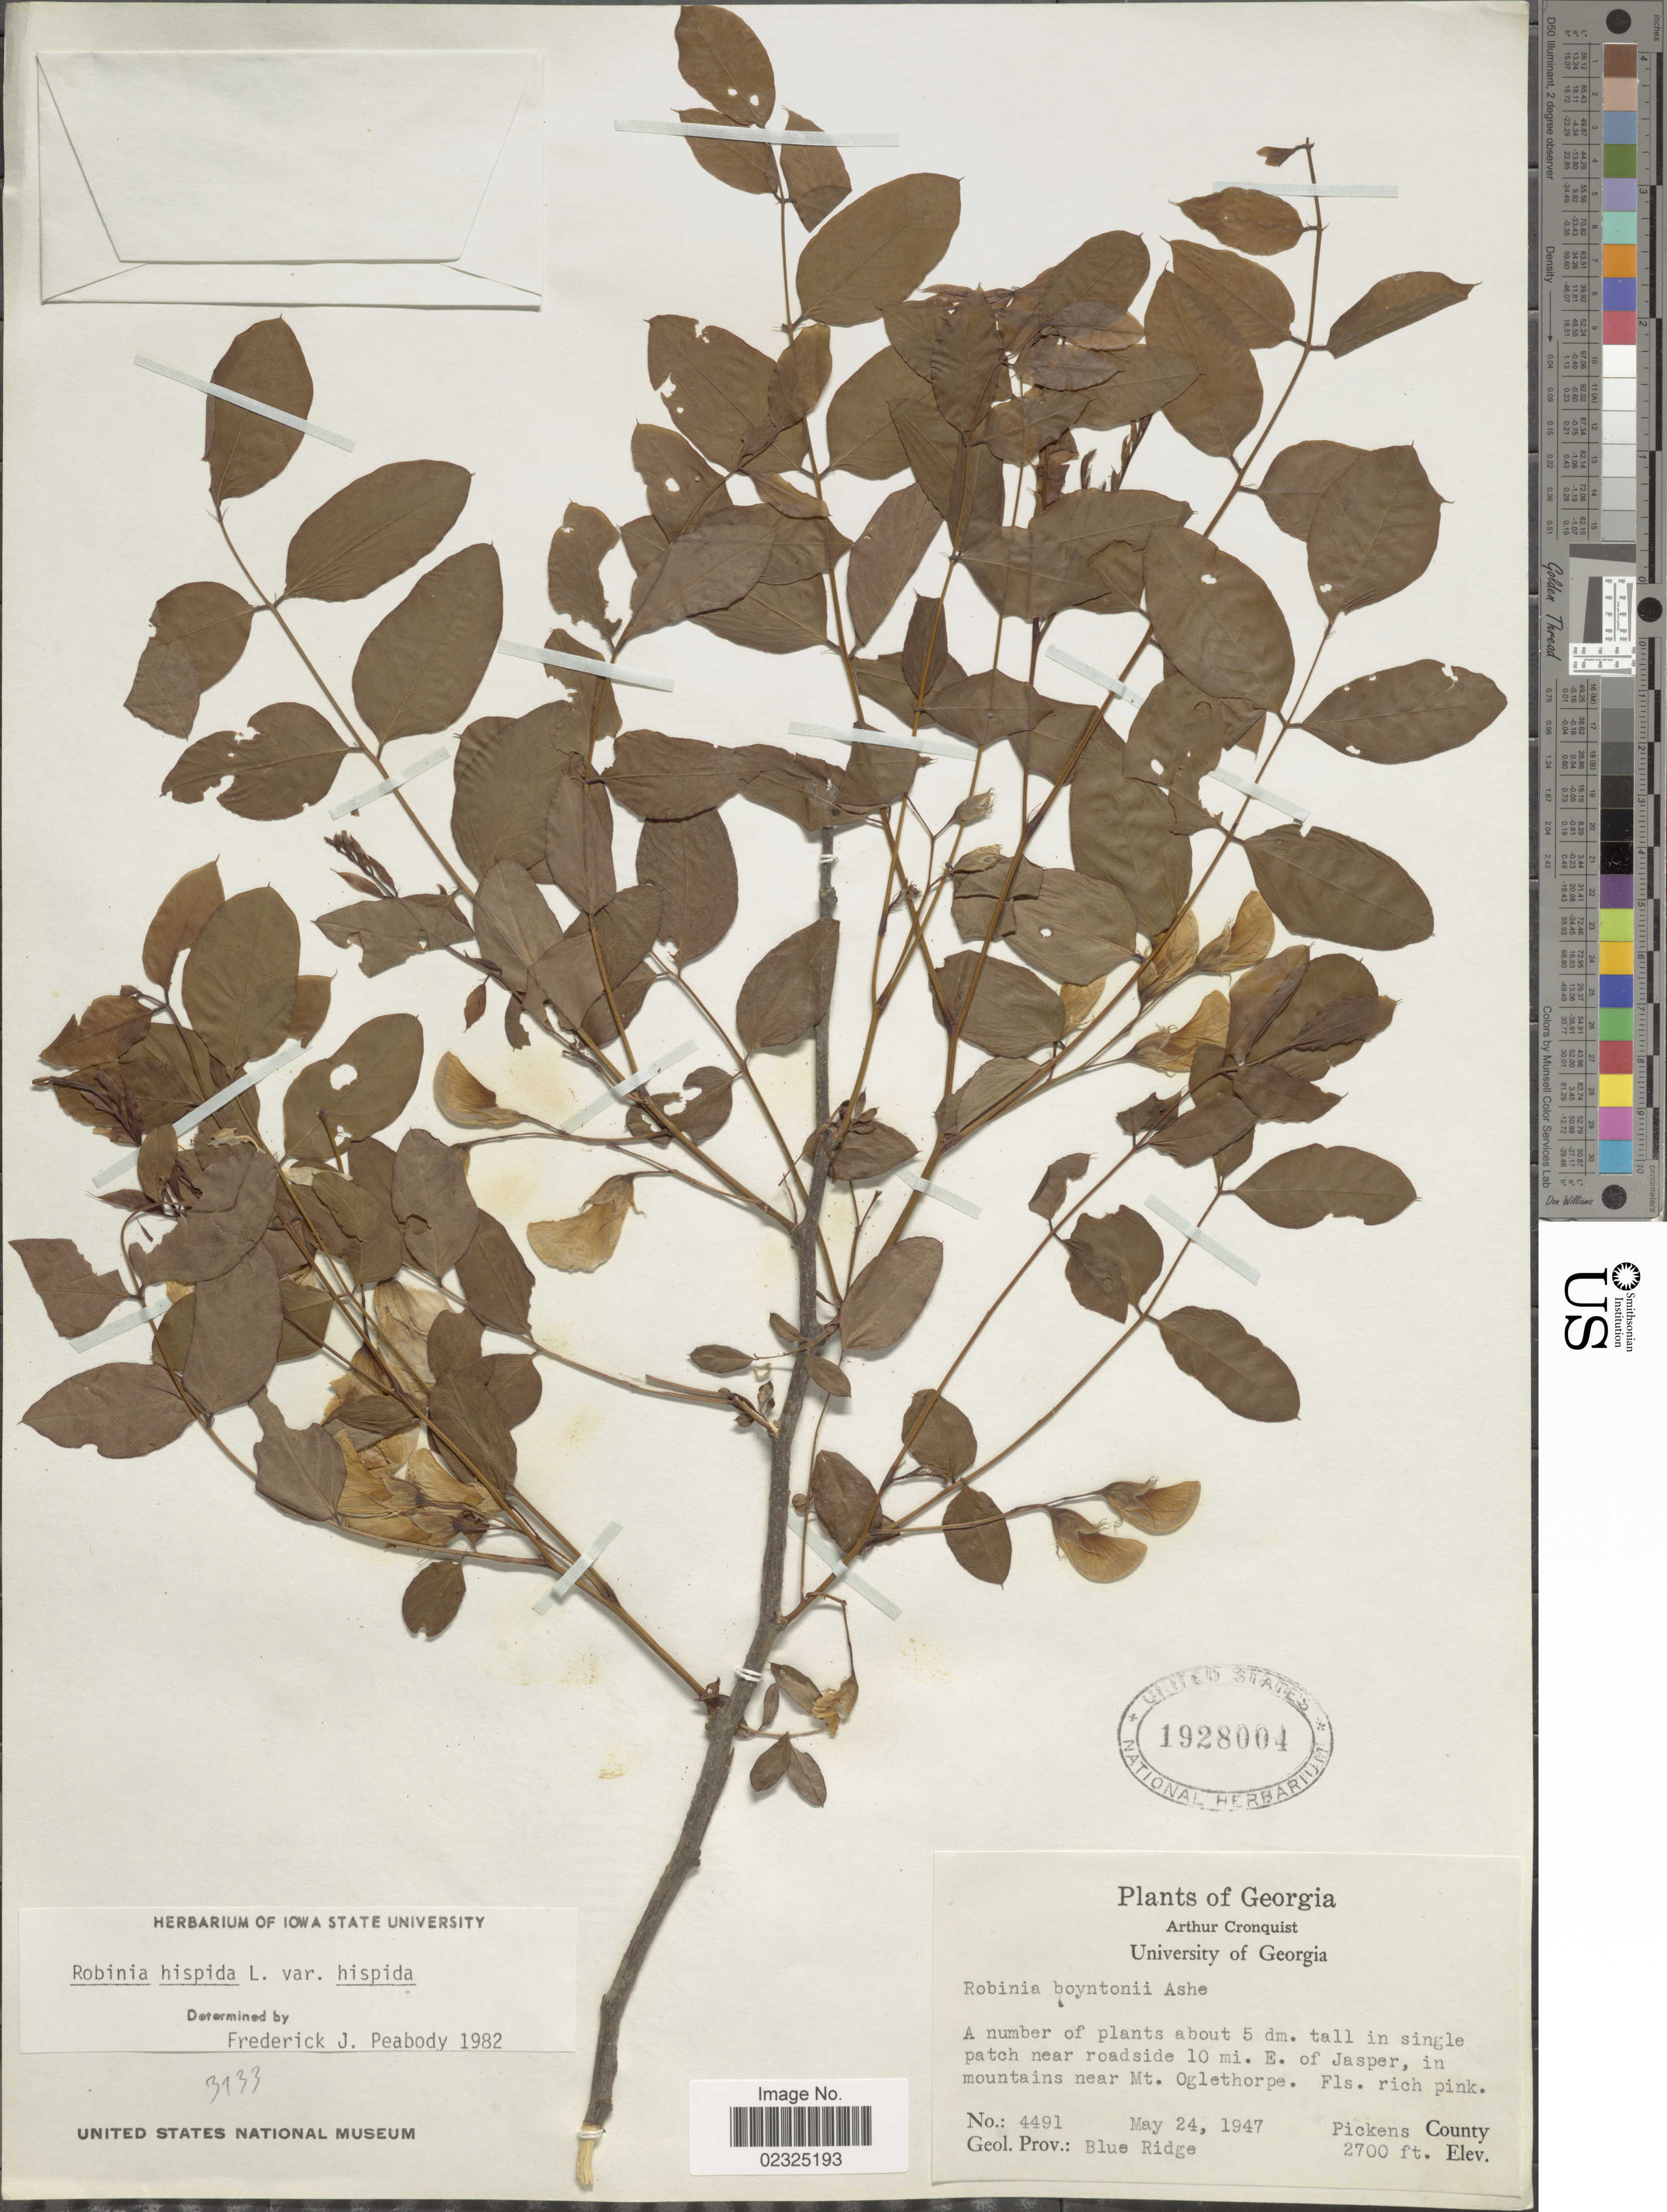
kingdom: Plantae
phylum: Tracheophyta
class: Magnoliopsida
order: Fabales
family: Fabaceae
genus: Robinia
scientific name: Robinia hispida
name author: L.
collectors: A. J. Cronquist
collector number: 4491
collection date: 1947-05-24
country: United States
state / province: Georgia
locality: In single patch near roadside 10 mi. E. of Jasper, in mountains near Mt. Oglethorpe, Pickens County.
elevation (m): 823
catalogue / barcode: US 1928004